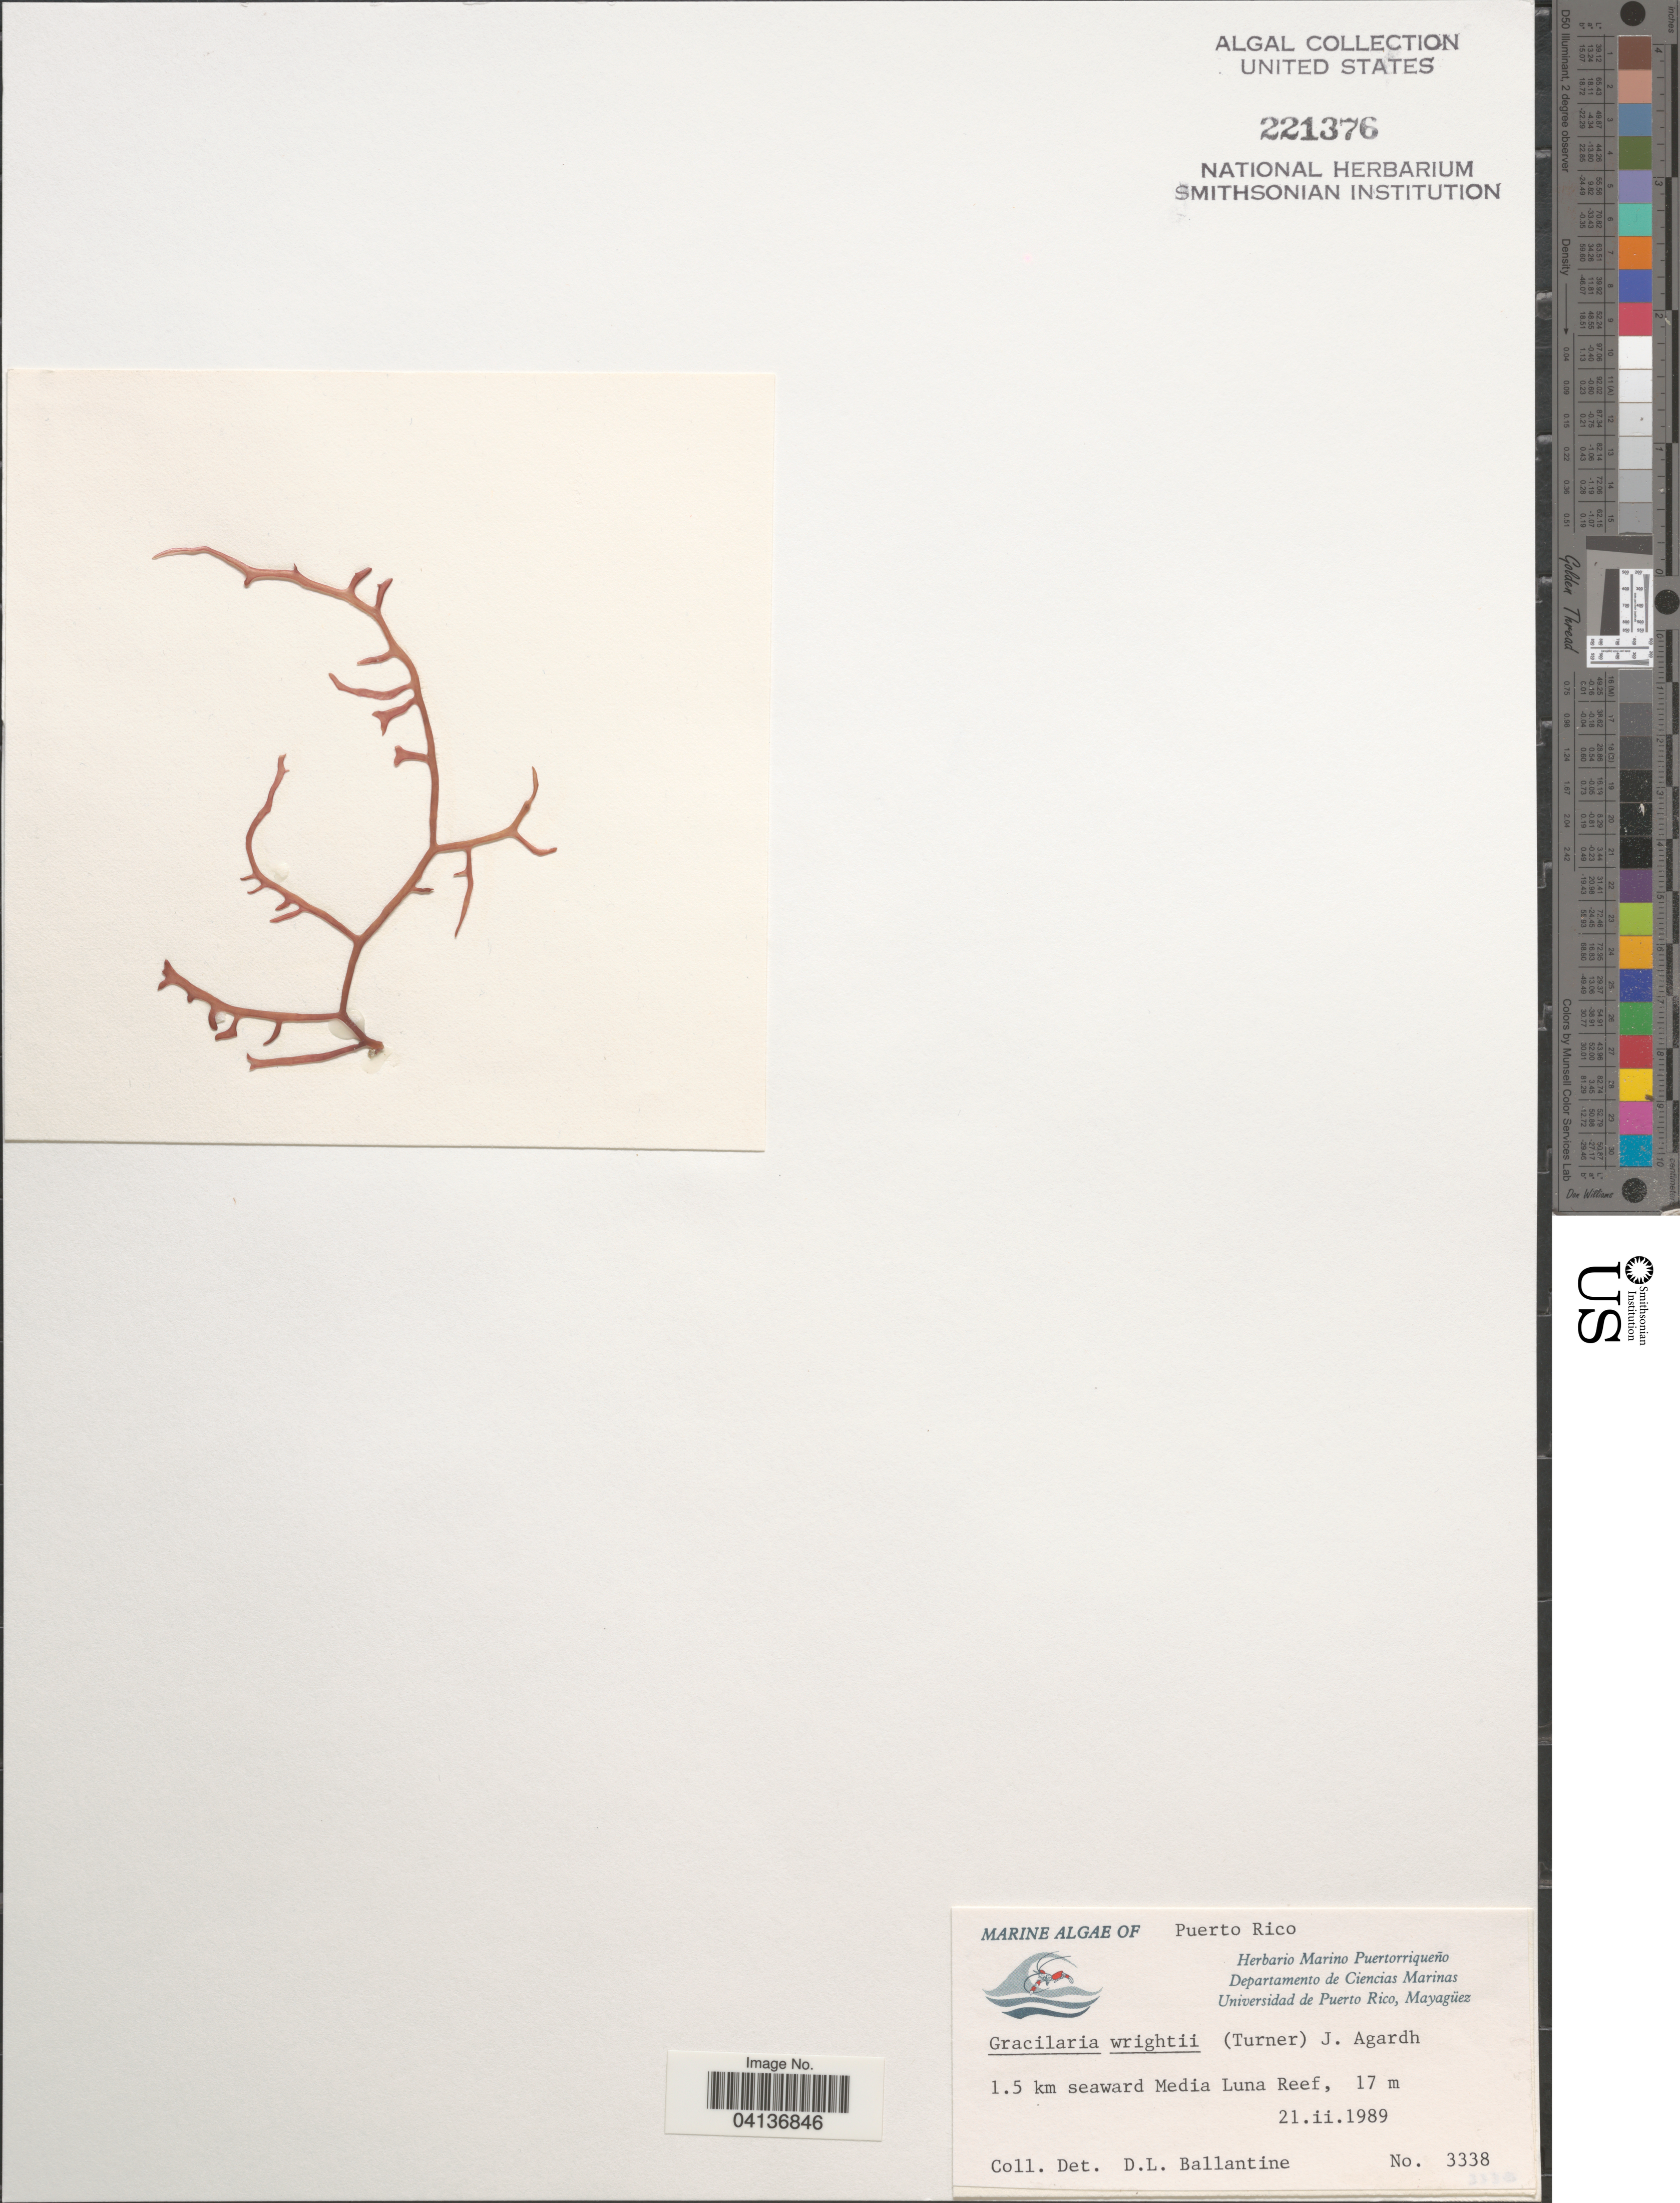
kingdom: Plantae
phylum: Rhodophyta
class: Florideophyceae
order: Gracilariales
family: Gracilariaceae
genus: Gracilaria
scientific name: Gracilaria wrightii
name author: (Turner) J. Agardh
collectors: D.L. Ballantine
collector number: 3338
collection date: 1989-02-21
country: Puerto Rico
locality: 1.5 km seaward Media Luna Reef.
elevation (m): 17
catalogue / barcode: US 221376